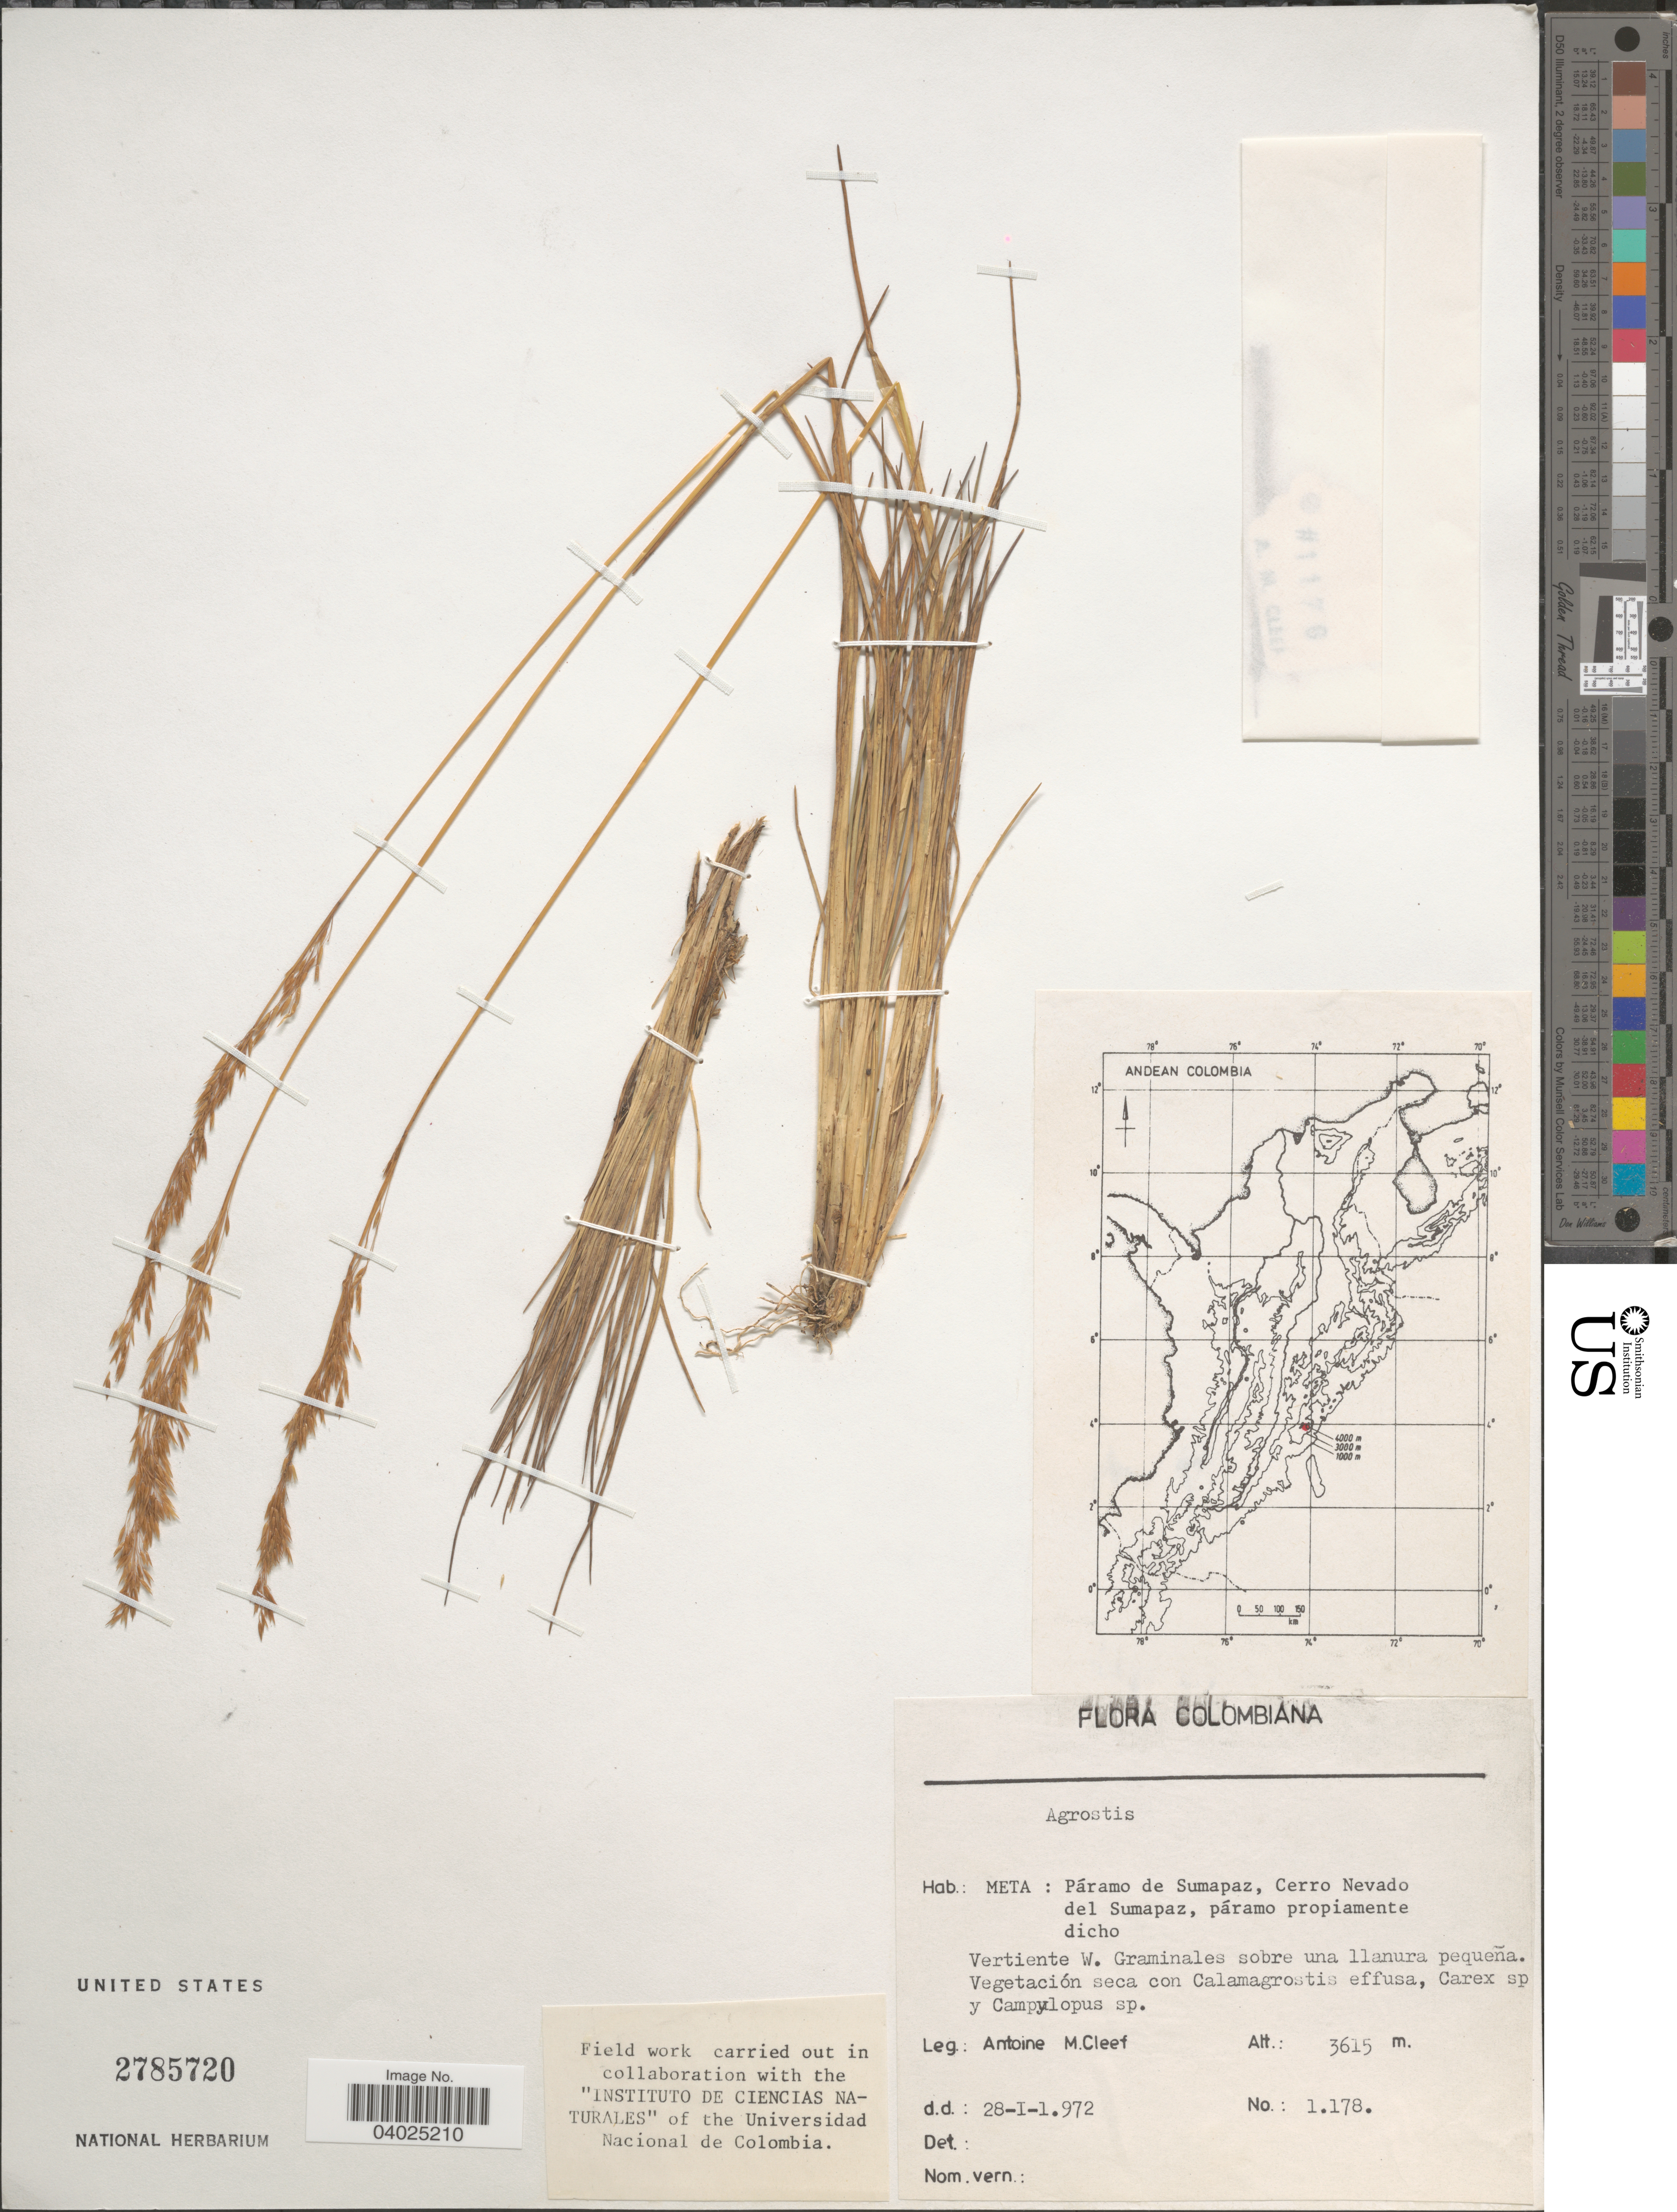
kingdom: Plantae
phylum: Tracheophyta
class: Liliopsida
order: Poales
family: Poaceae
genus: Agrostis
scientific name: Agrostis sp.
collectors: A. M. Cleef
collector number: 1178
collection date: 1972-01-28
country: Colombia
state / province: Meta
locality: Páramo de Sumapaz, Cerro Nevado del Sumapaz, páramo propiamente dicho.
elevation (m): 3615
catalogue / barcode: US 2785720